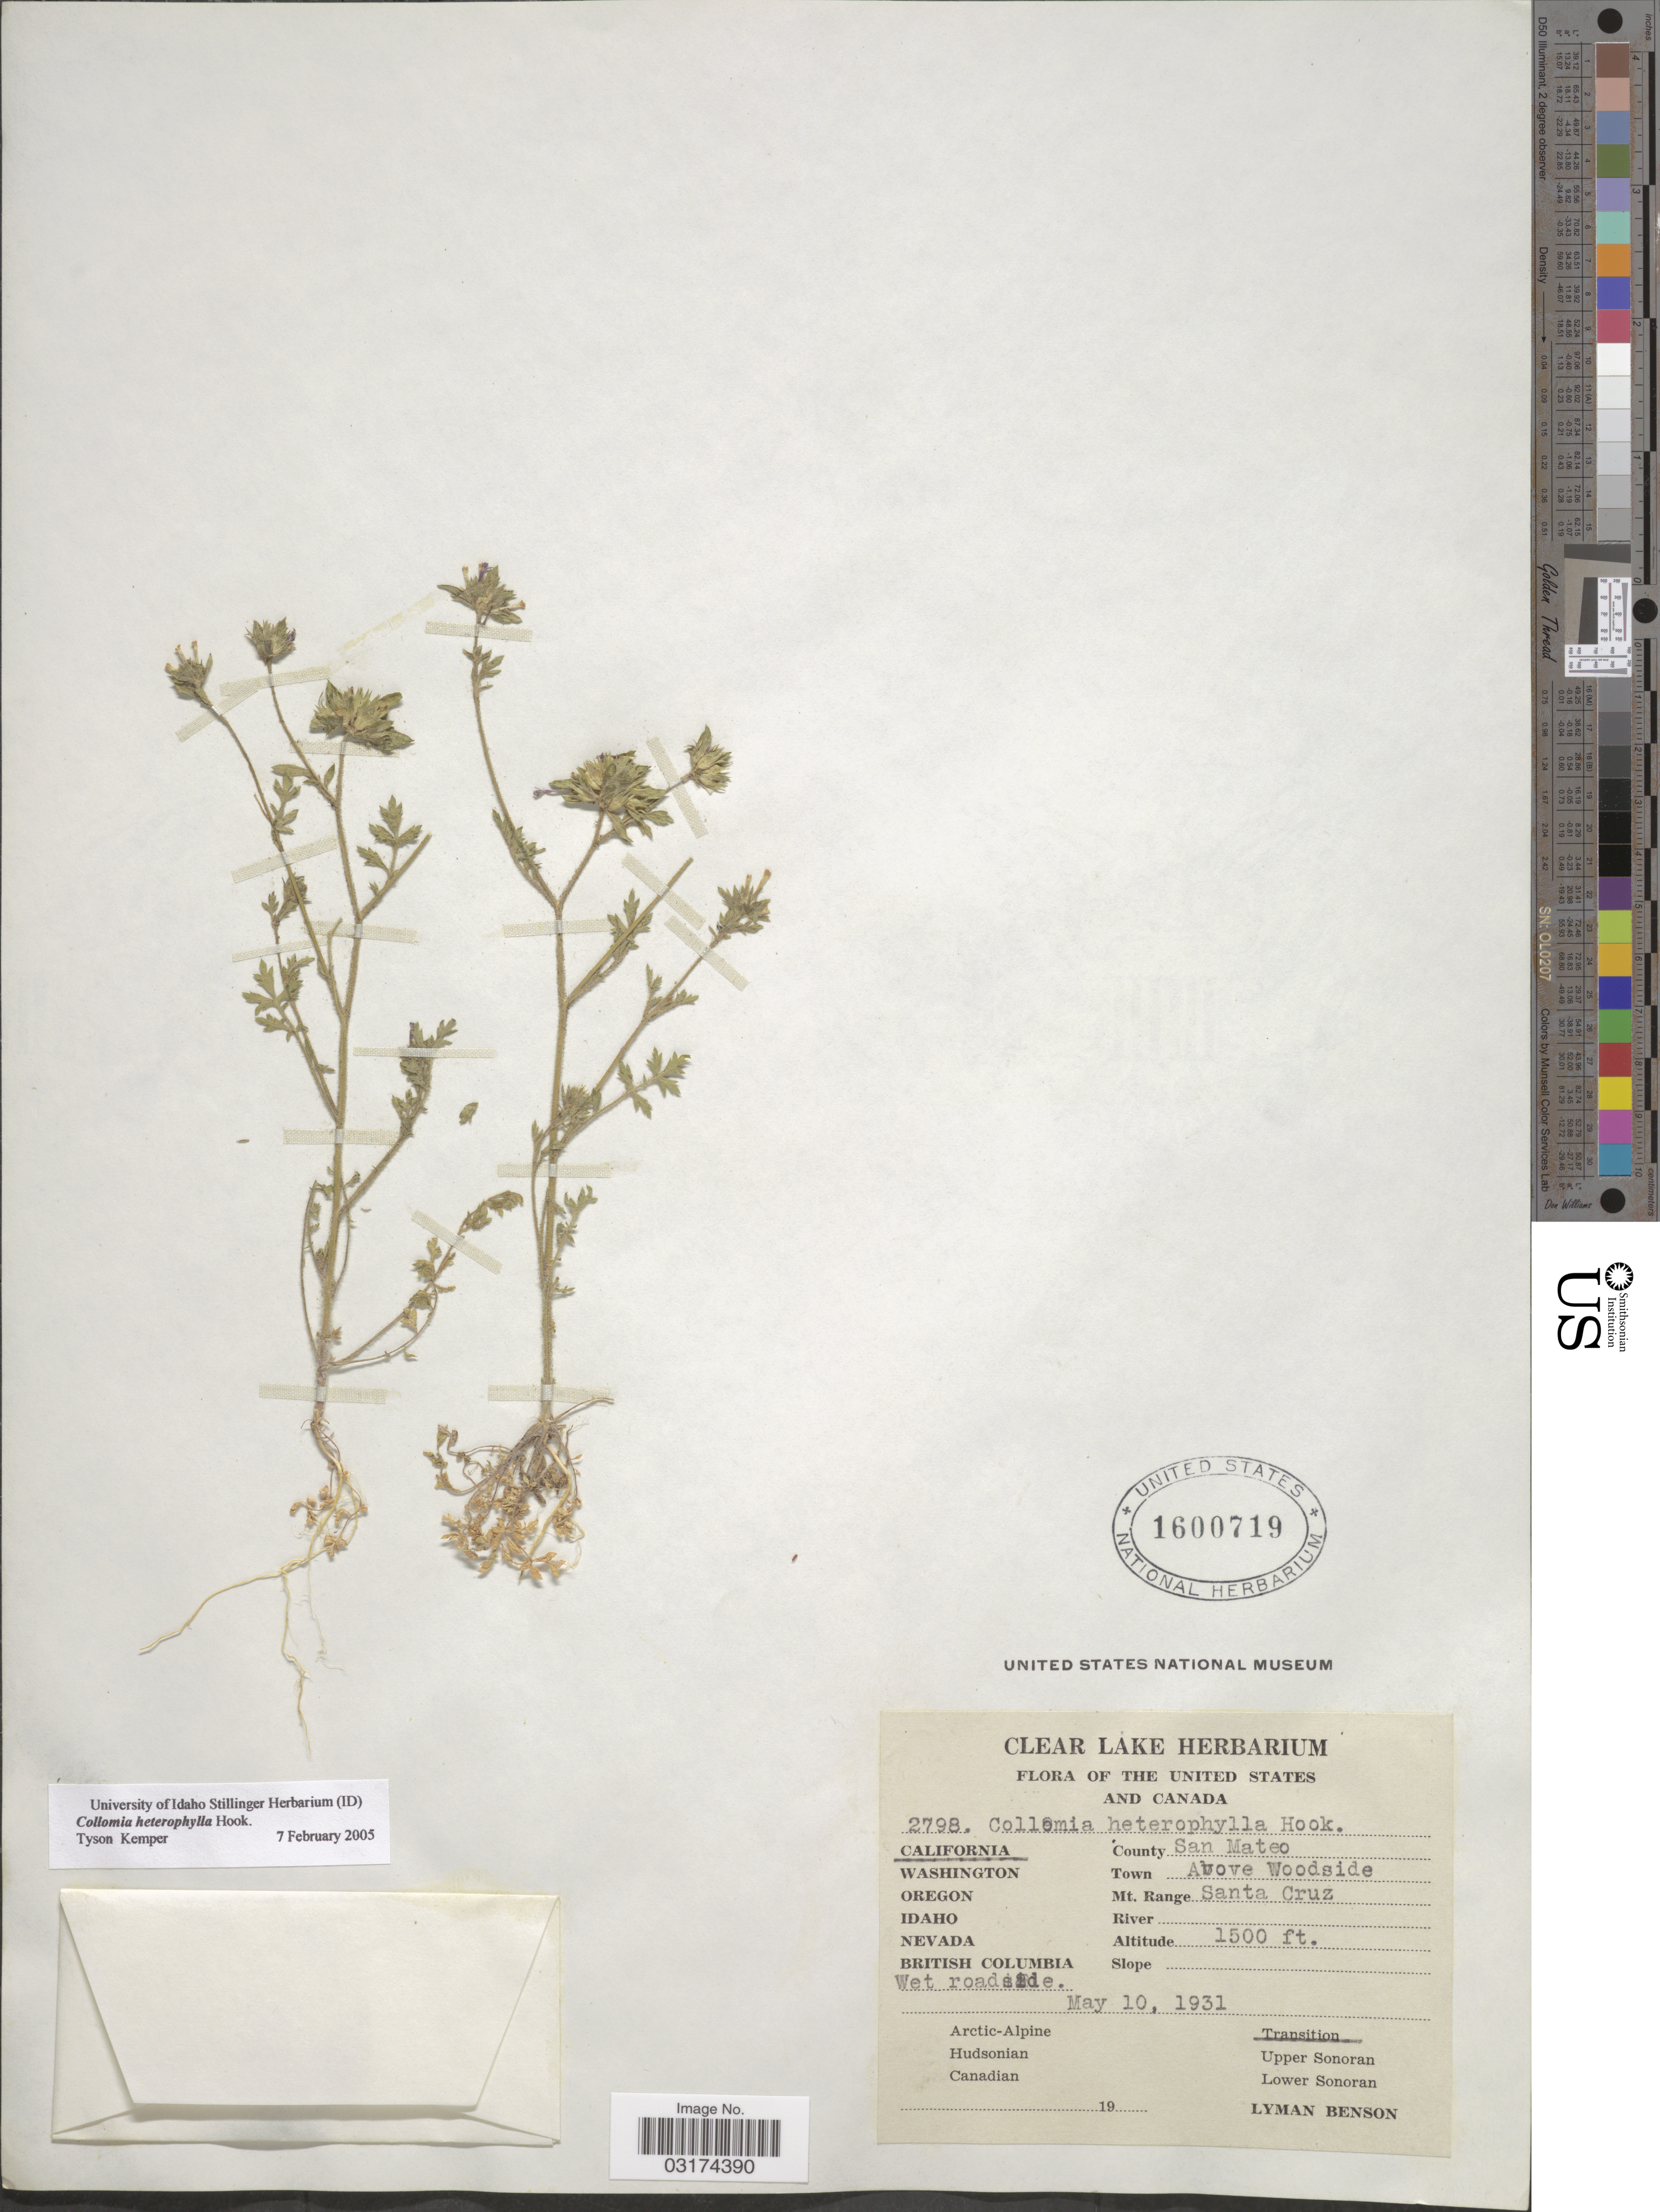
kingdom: Plantae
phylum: Tracheophyta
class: Magnoliopsida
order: Ericales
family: Polemoniaceae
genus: Collomia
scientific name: Collomia heterophylla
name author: Hook.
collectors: L. Benson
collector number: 2798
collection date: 1931-05-10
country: United States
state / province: California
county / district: San Mateo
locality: County San Mateo. Town Above Woodside. Mt. Range Santa Cruz.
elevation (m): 457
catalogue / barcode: US 1600719